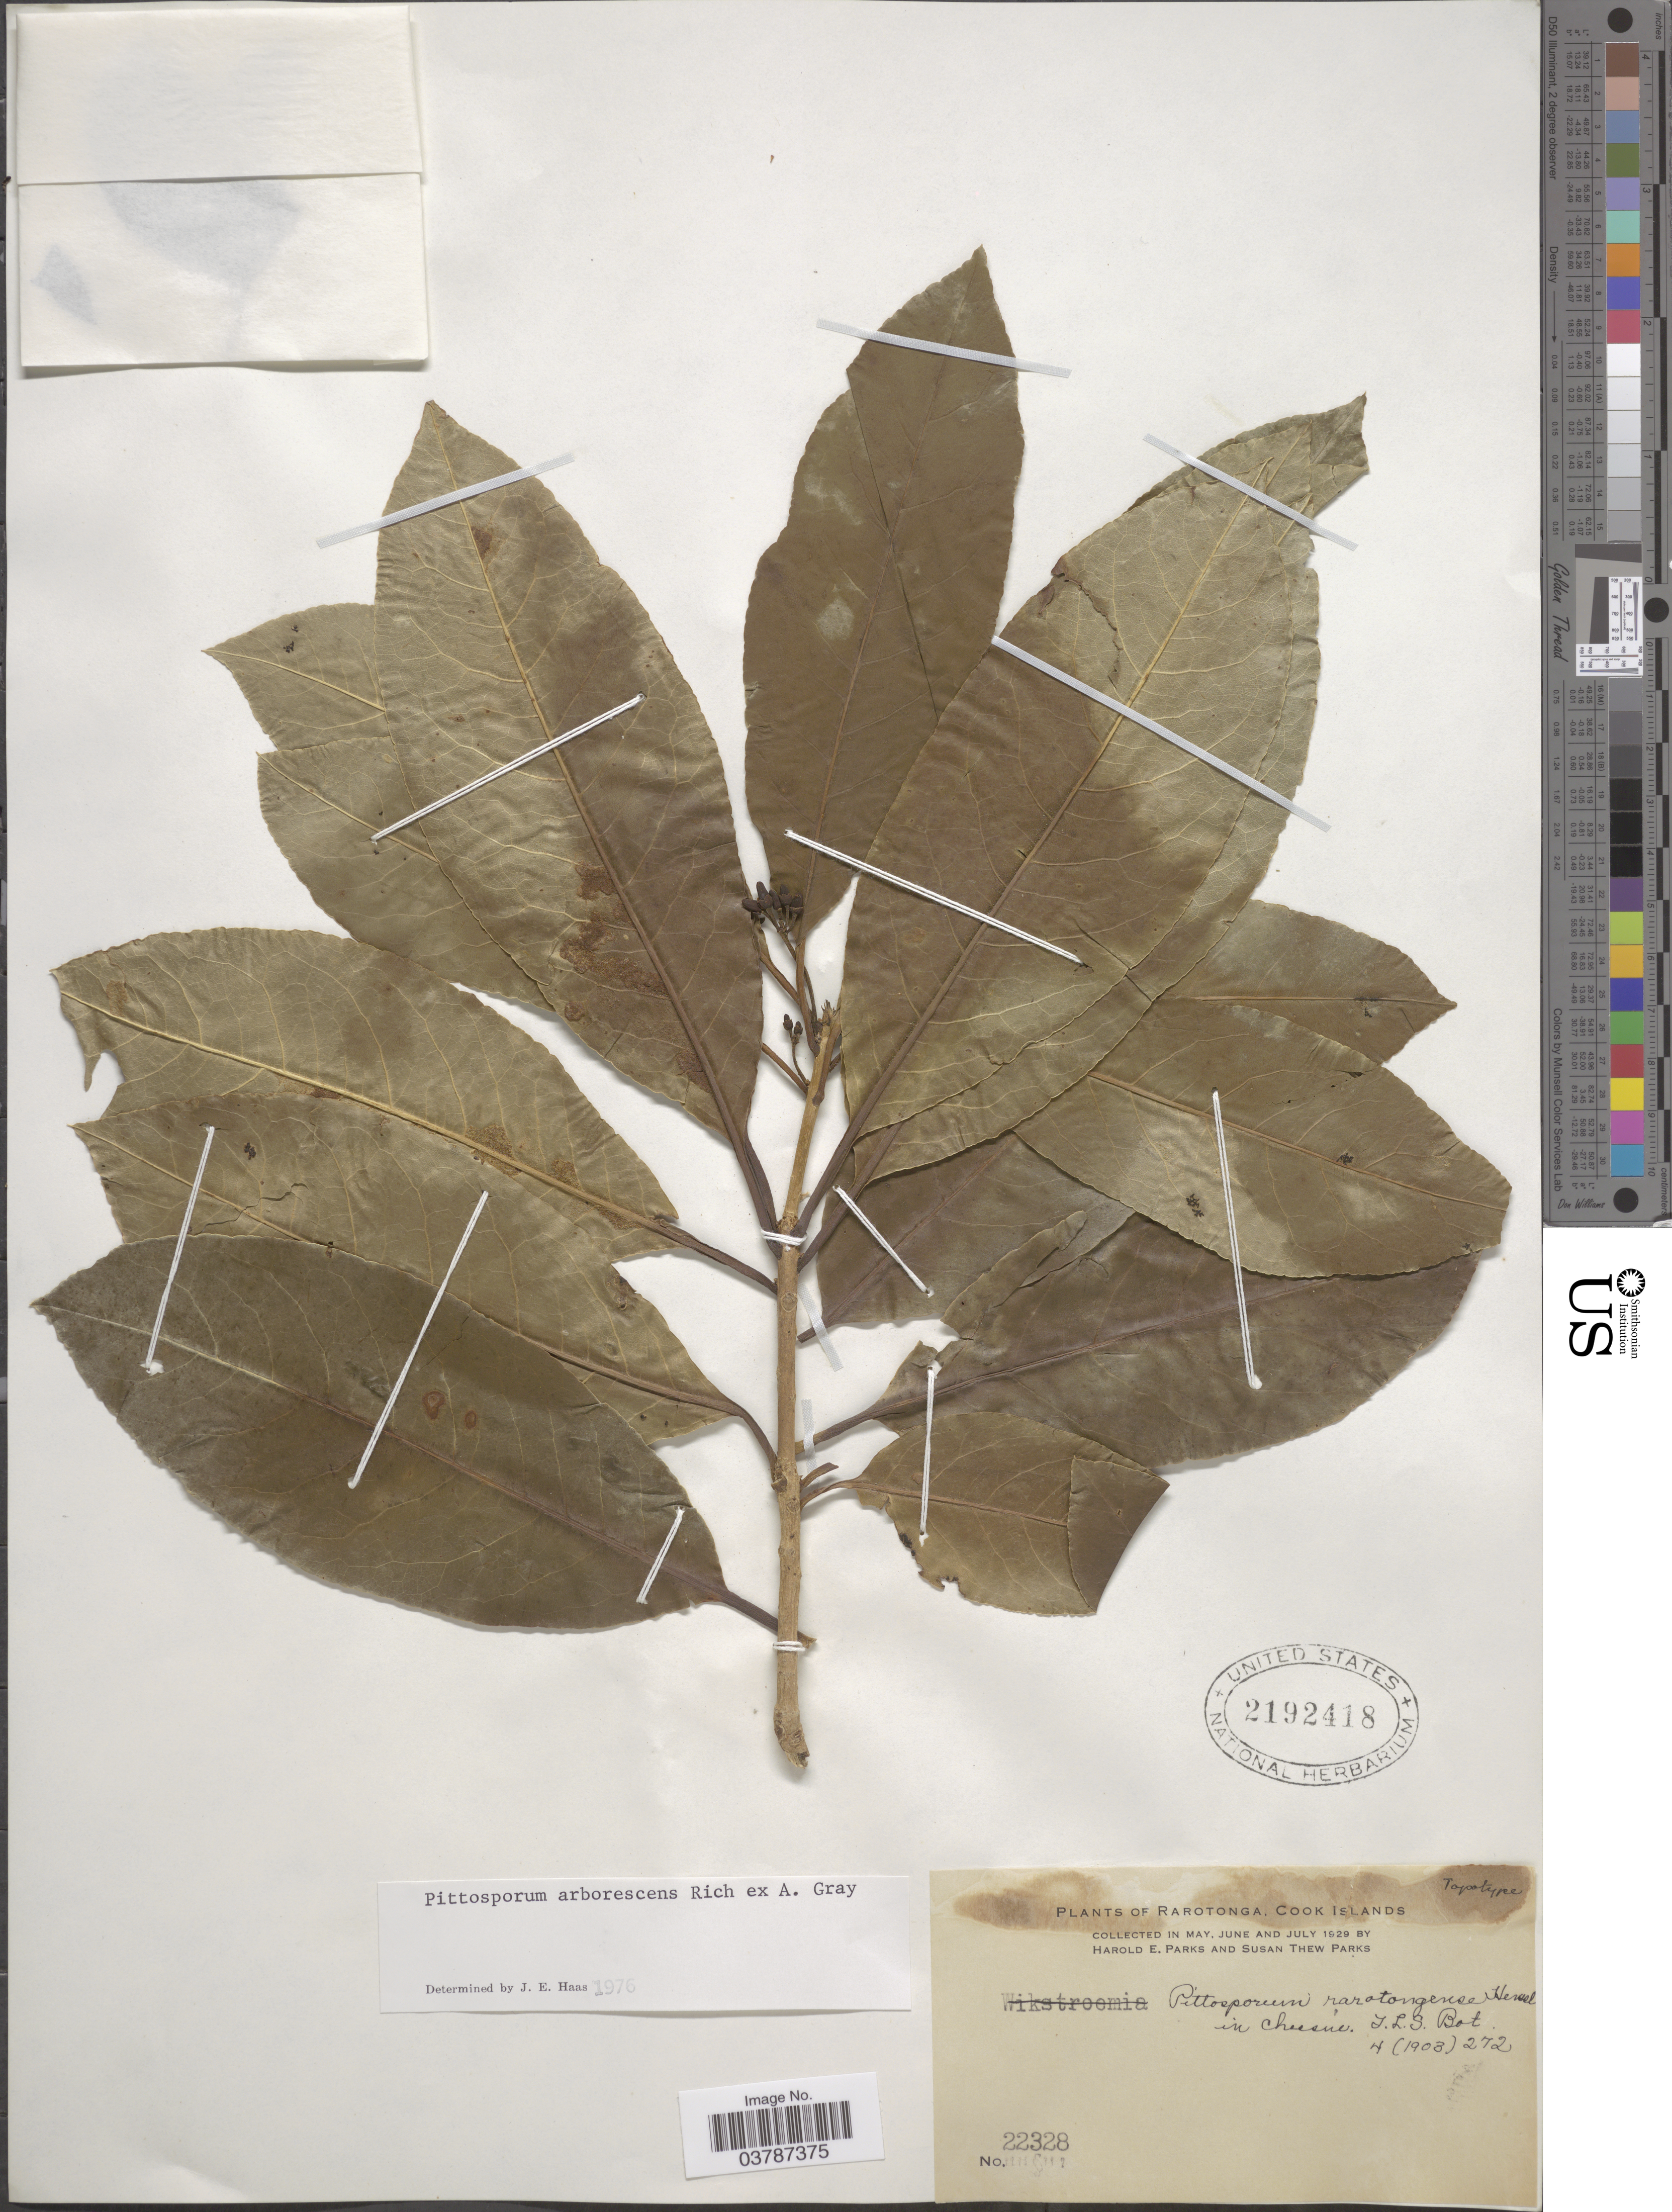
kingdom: Plantae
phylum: Tracheophyta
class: Magnoliopsida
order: Apiales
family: Pittosporaceae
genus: Pittosporum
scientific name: Pittosporum arborescens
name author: Rich. ex A. Gray in Wilkes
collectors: H. E. Parks & S. Parks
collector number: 22328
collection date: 1929-05/1929-07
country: Cook Islands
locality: Rarotonga.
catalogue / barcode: US 2192418